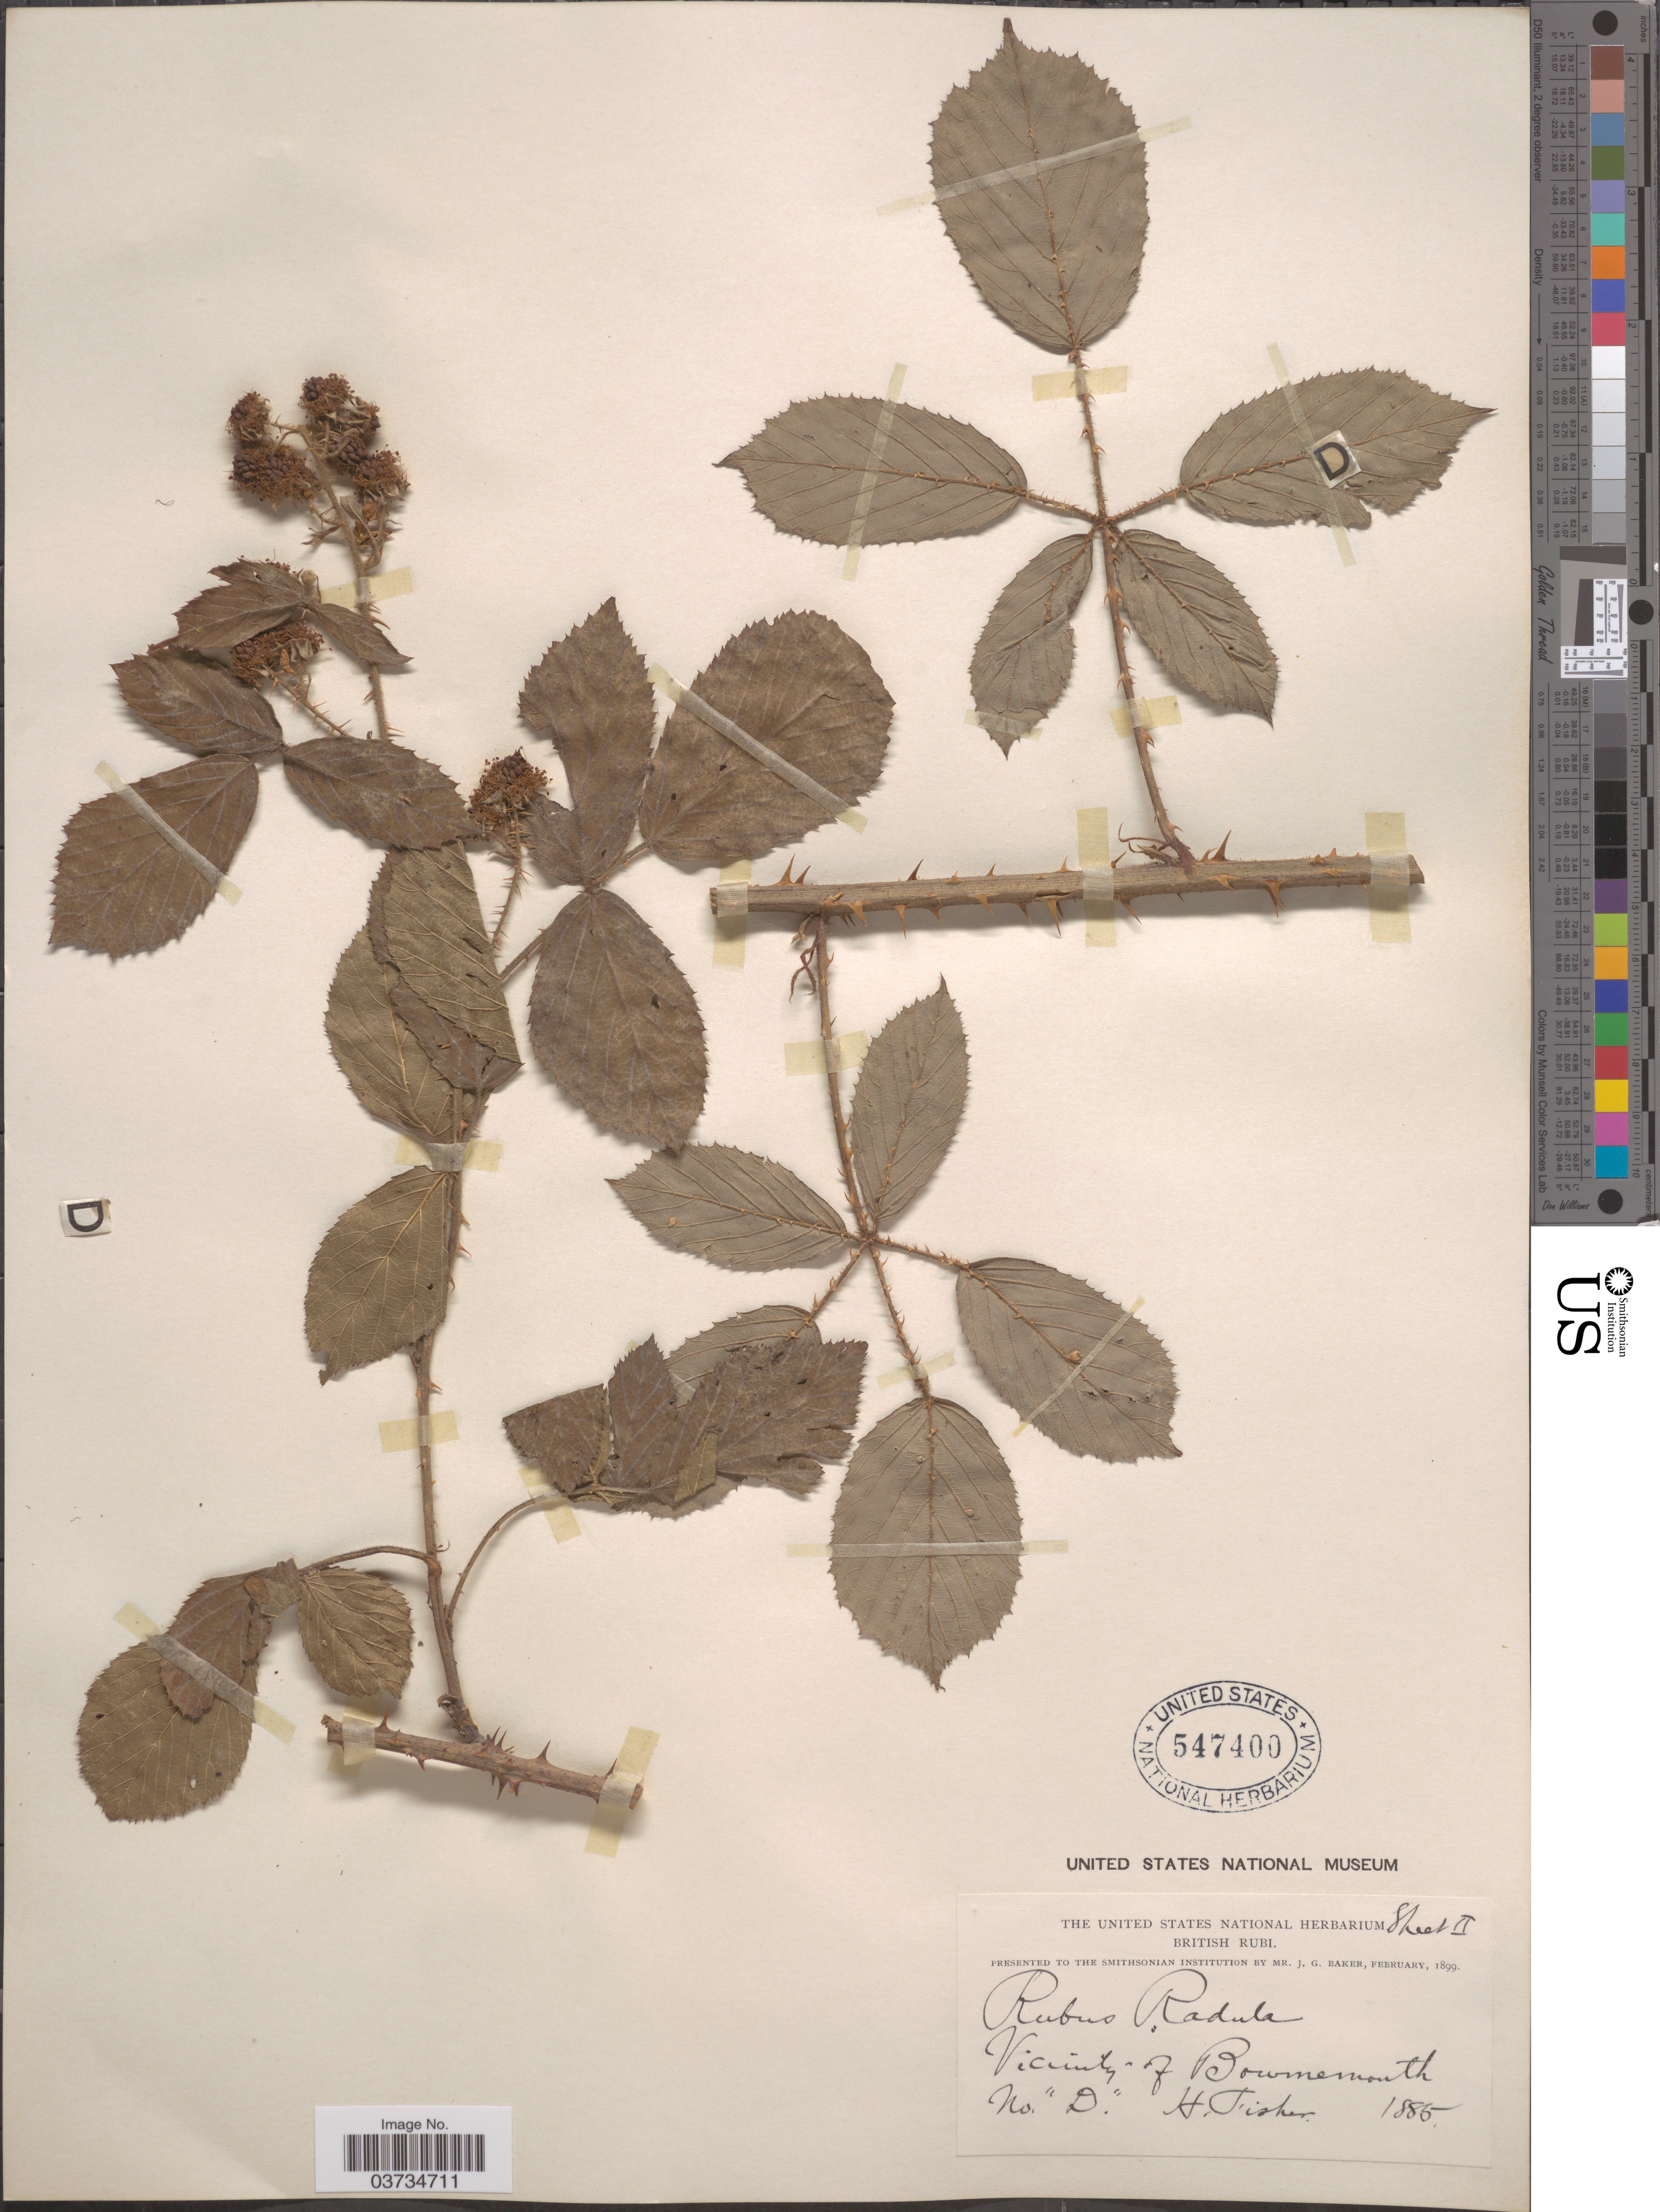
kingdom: Plantae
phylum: Tracheophyta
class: Magnoliopsida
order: Rosales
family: Rosaceae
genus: Rubus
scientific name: Rubus leightonii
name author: Lees ex Leight.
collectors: H. Fisher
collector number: D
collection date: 1885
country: United Kingdom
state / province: England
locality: Vicinity of Bournemouth.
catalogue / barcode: US 547400